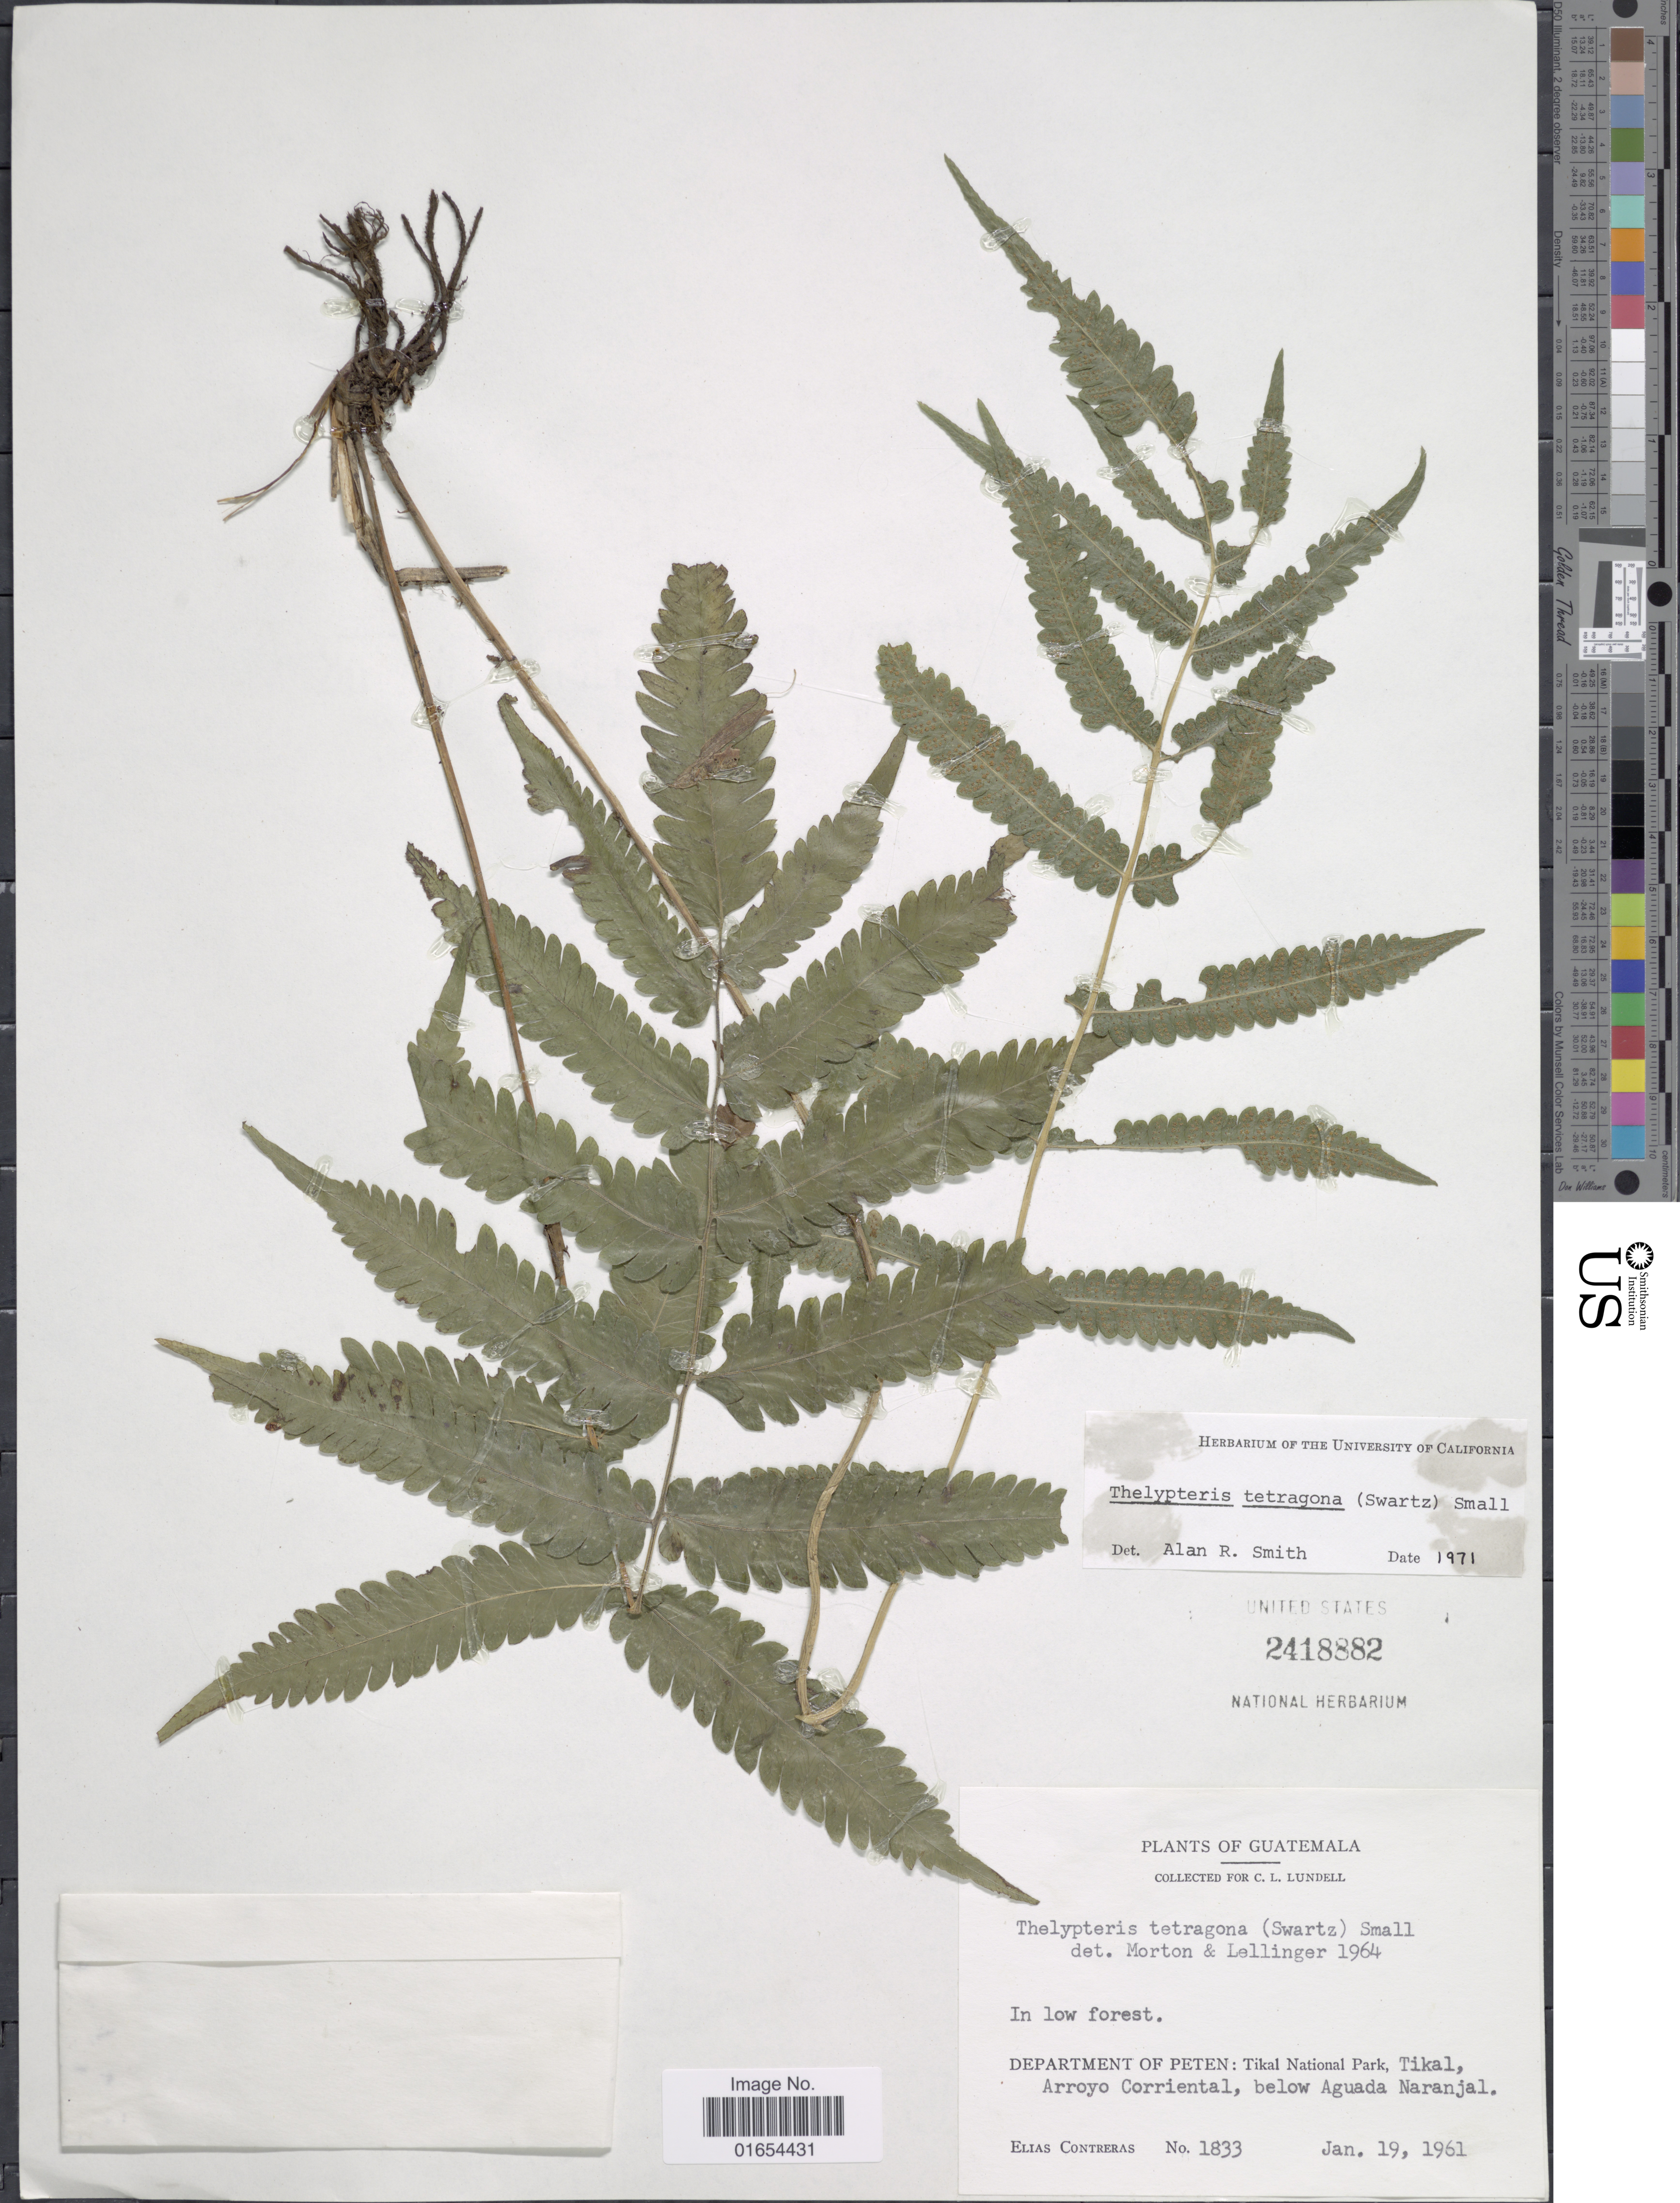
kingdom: Plantae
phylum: Tracheophyta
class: Polypodiopsida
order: Polypodiales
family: Thelypteridaceae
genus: Goniopteris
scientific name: Goniopteris tetragona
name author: (C. Presl) Sw.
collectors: E. Contreras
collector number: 1833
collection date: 1961-01-19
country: Guatemala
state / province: El Petén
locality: Tikal National Park, Tikal, Arroyo Corriental, below Aguada Naranjal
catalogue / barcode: US 2418882